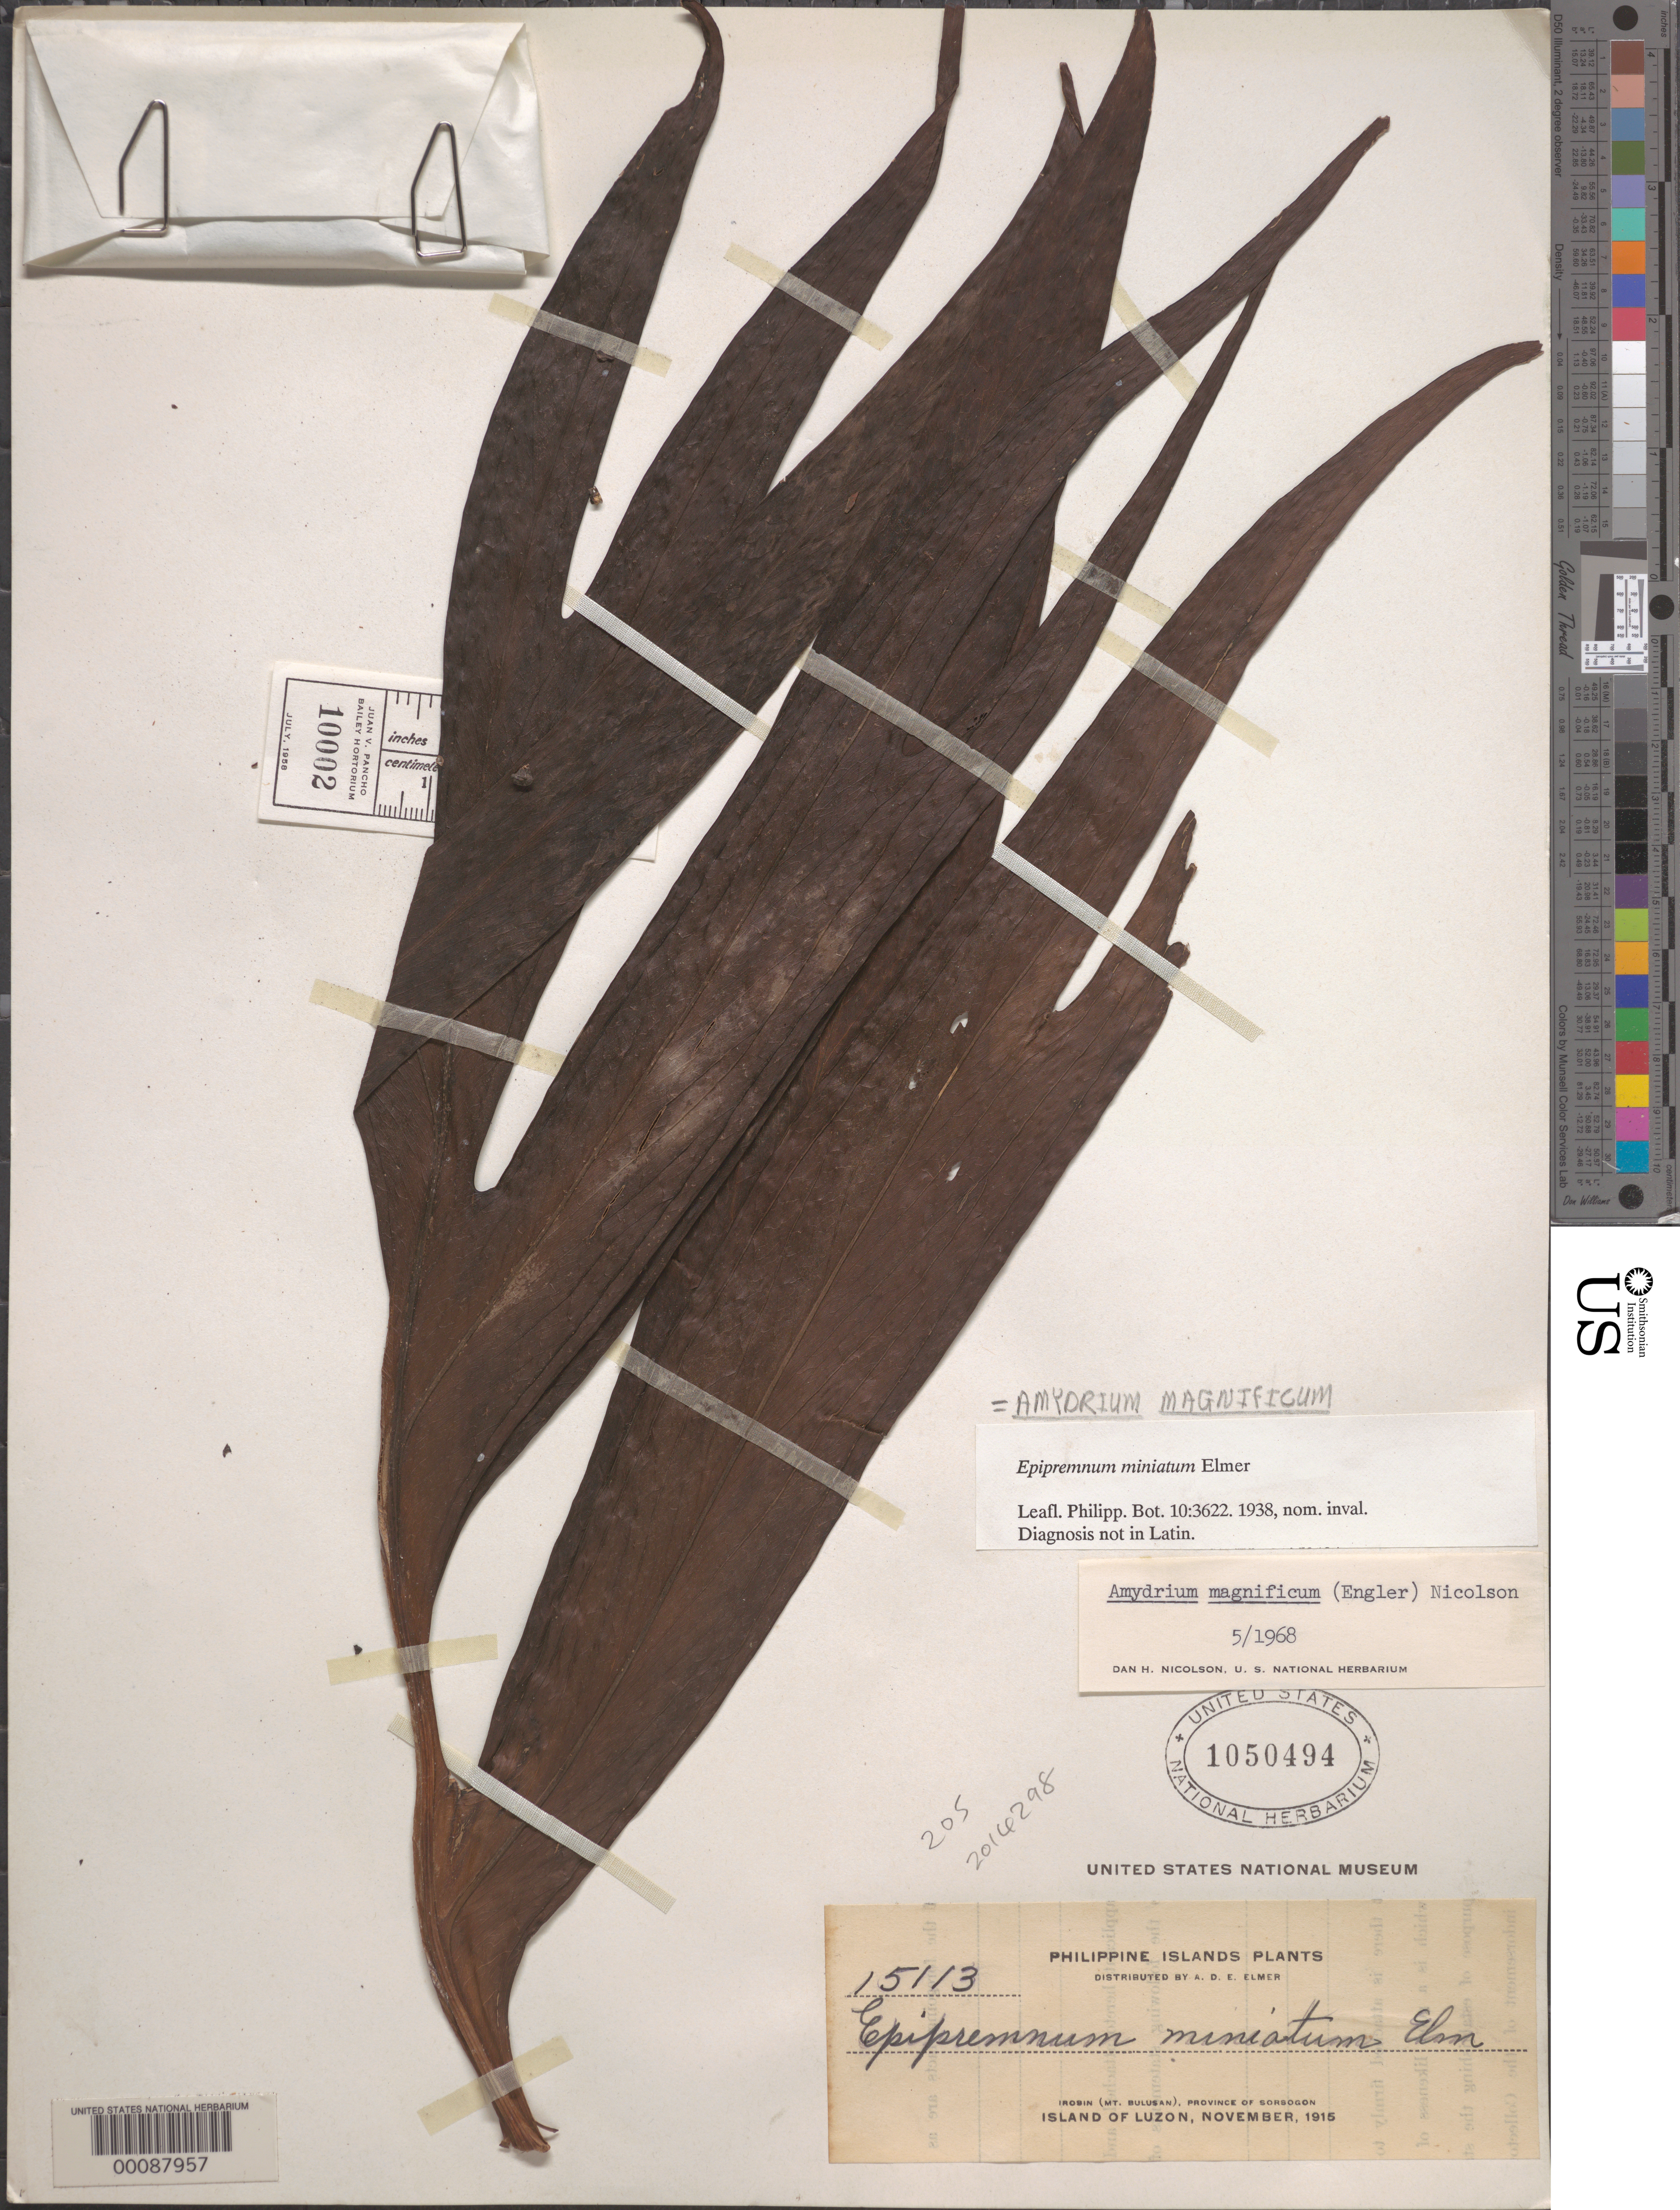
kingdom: Plantae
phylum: Tracheophyta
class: Liliopsida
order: Alismatales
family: Araceae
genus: Epipremnum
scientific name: Epipremnum miniatum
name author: Elmer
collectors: A. D. E. Elmer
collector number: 15113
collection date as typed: Nov 1915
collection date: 1915-11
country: Philippines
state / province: Bicol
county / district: Sorsogon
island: Luzon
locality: Irosin, Mt. Bulusan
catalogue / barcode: US 1050494